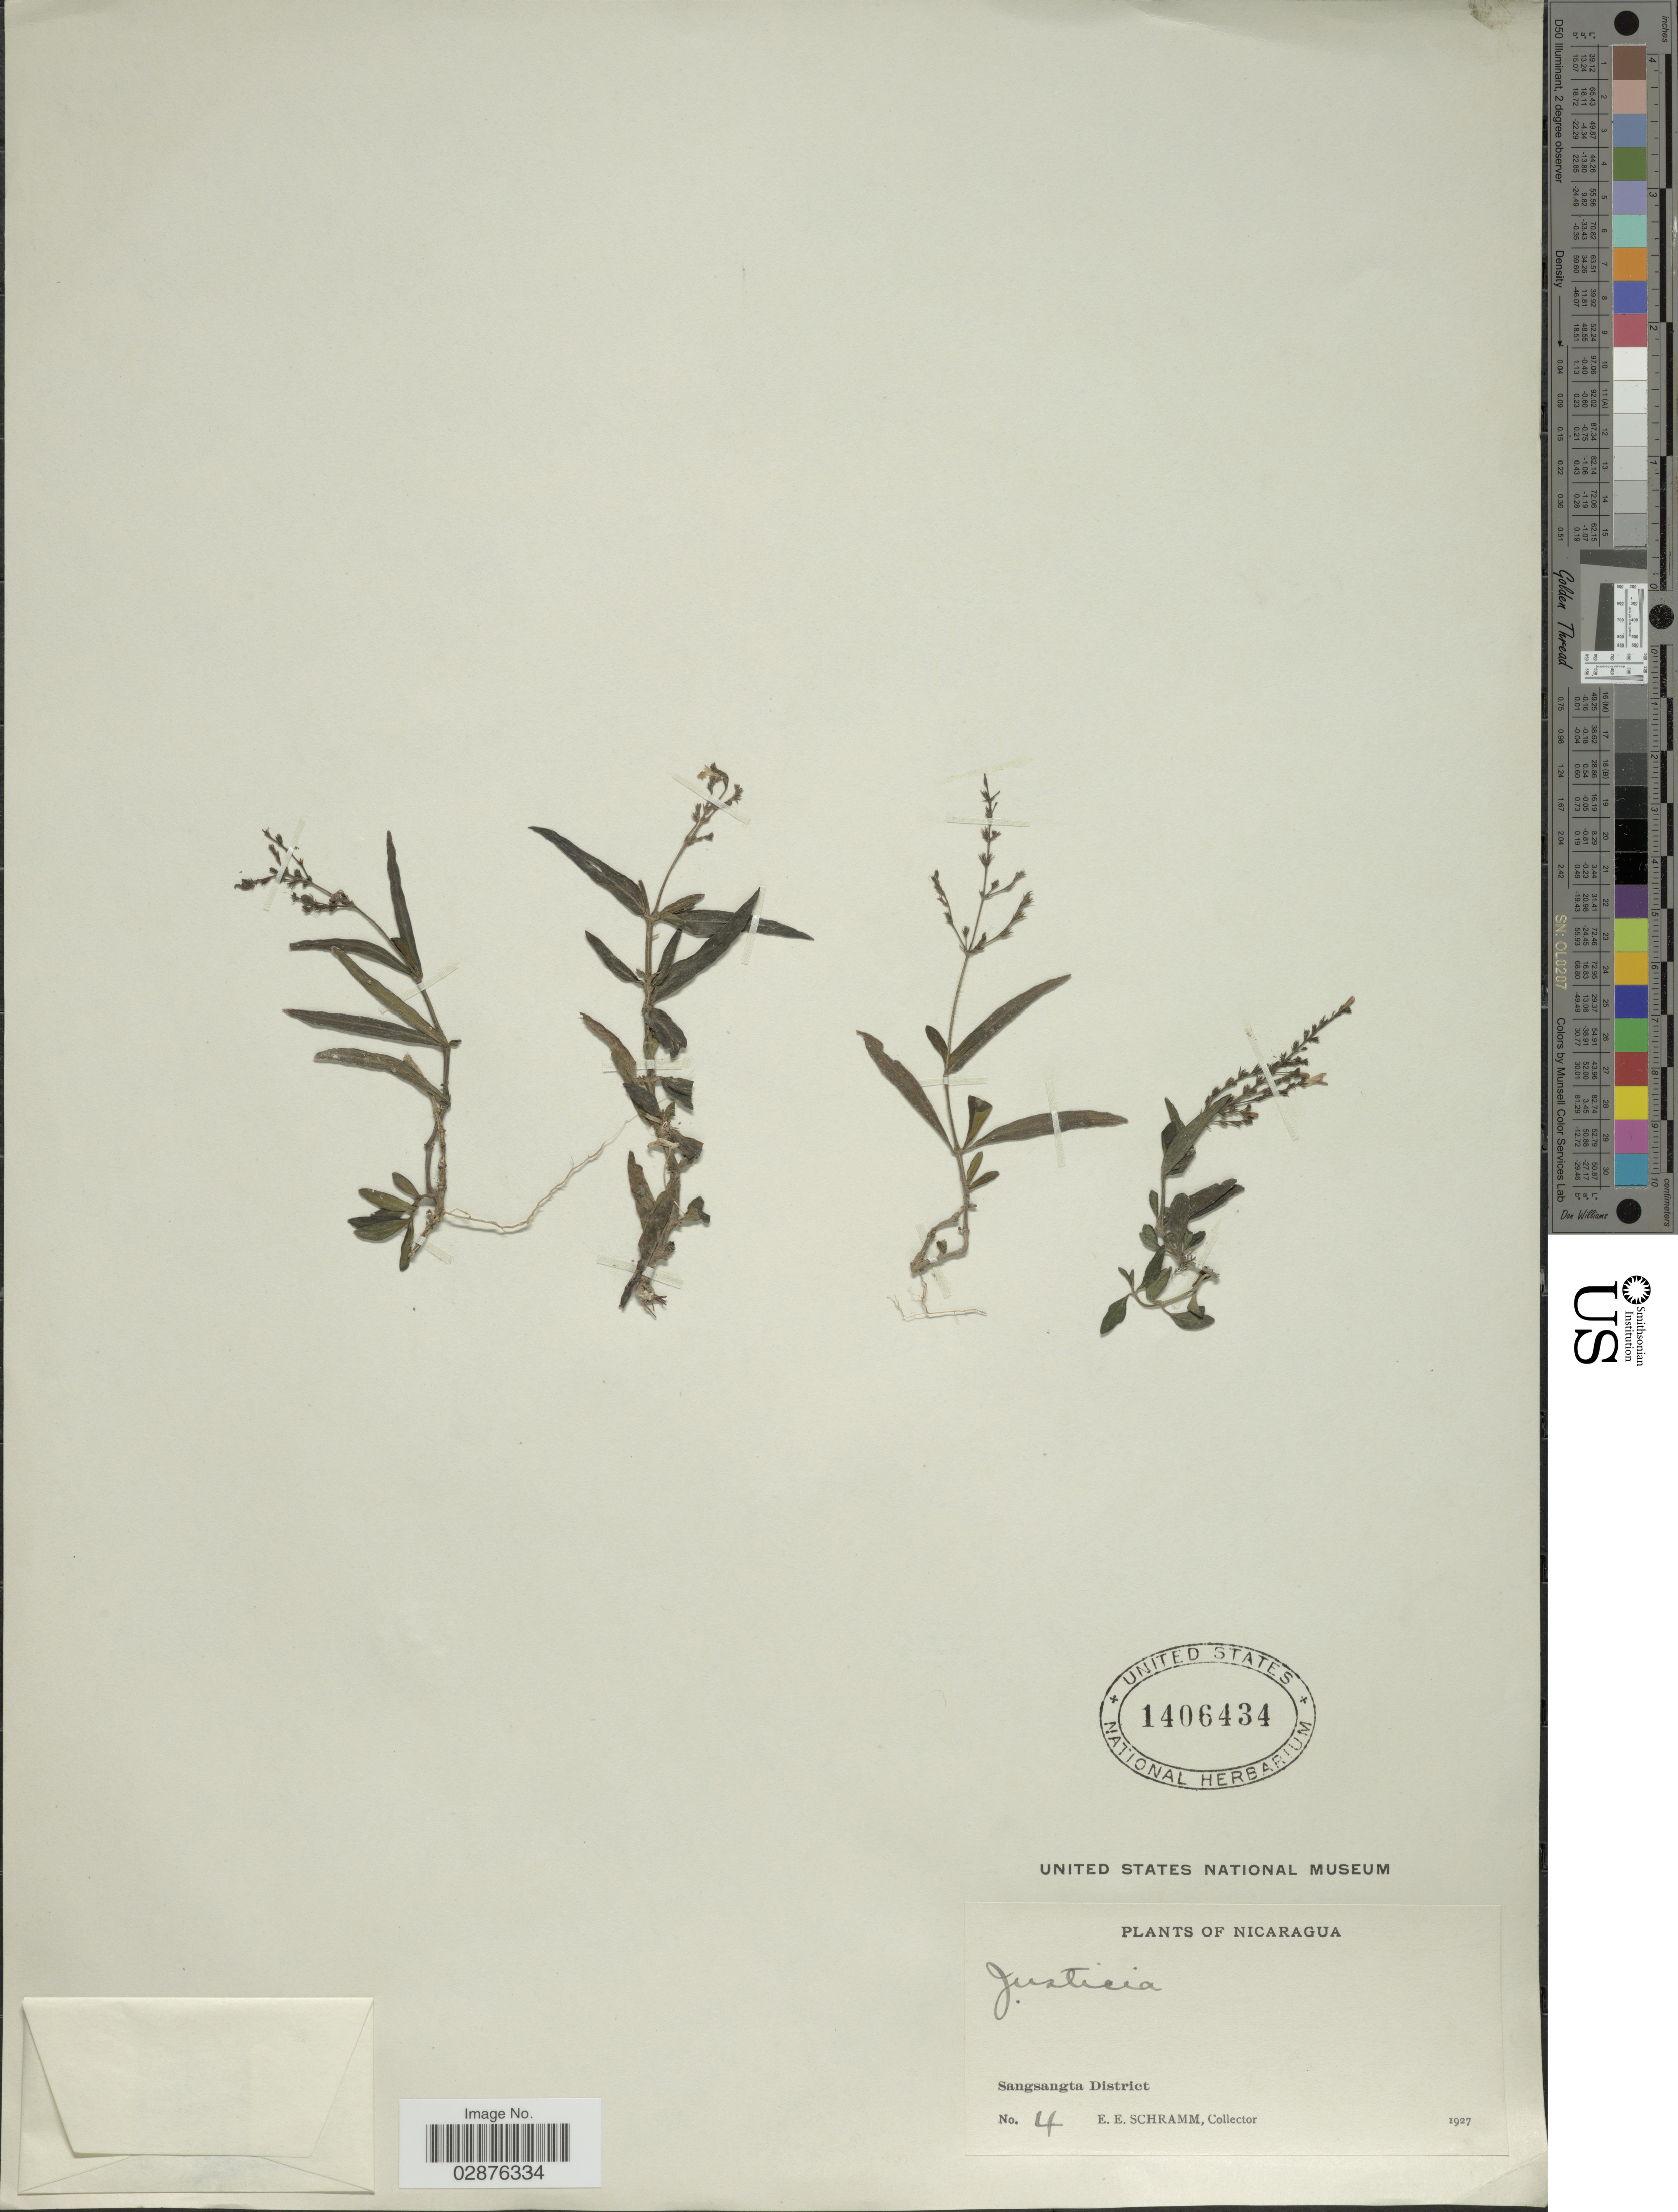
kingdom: Plantae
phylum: Tracheophyta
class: Magnoliopsida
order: Lamiales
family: Acanthaceae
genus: Justicia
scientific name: Justicia comata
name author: (L.) Lam.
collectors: E. Schramm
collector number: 4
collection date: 1927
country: Nicaragua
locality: Sangsangta District.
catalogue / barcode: US 1406434